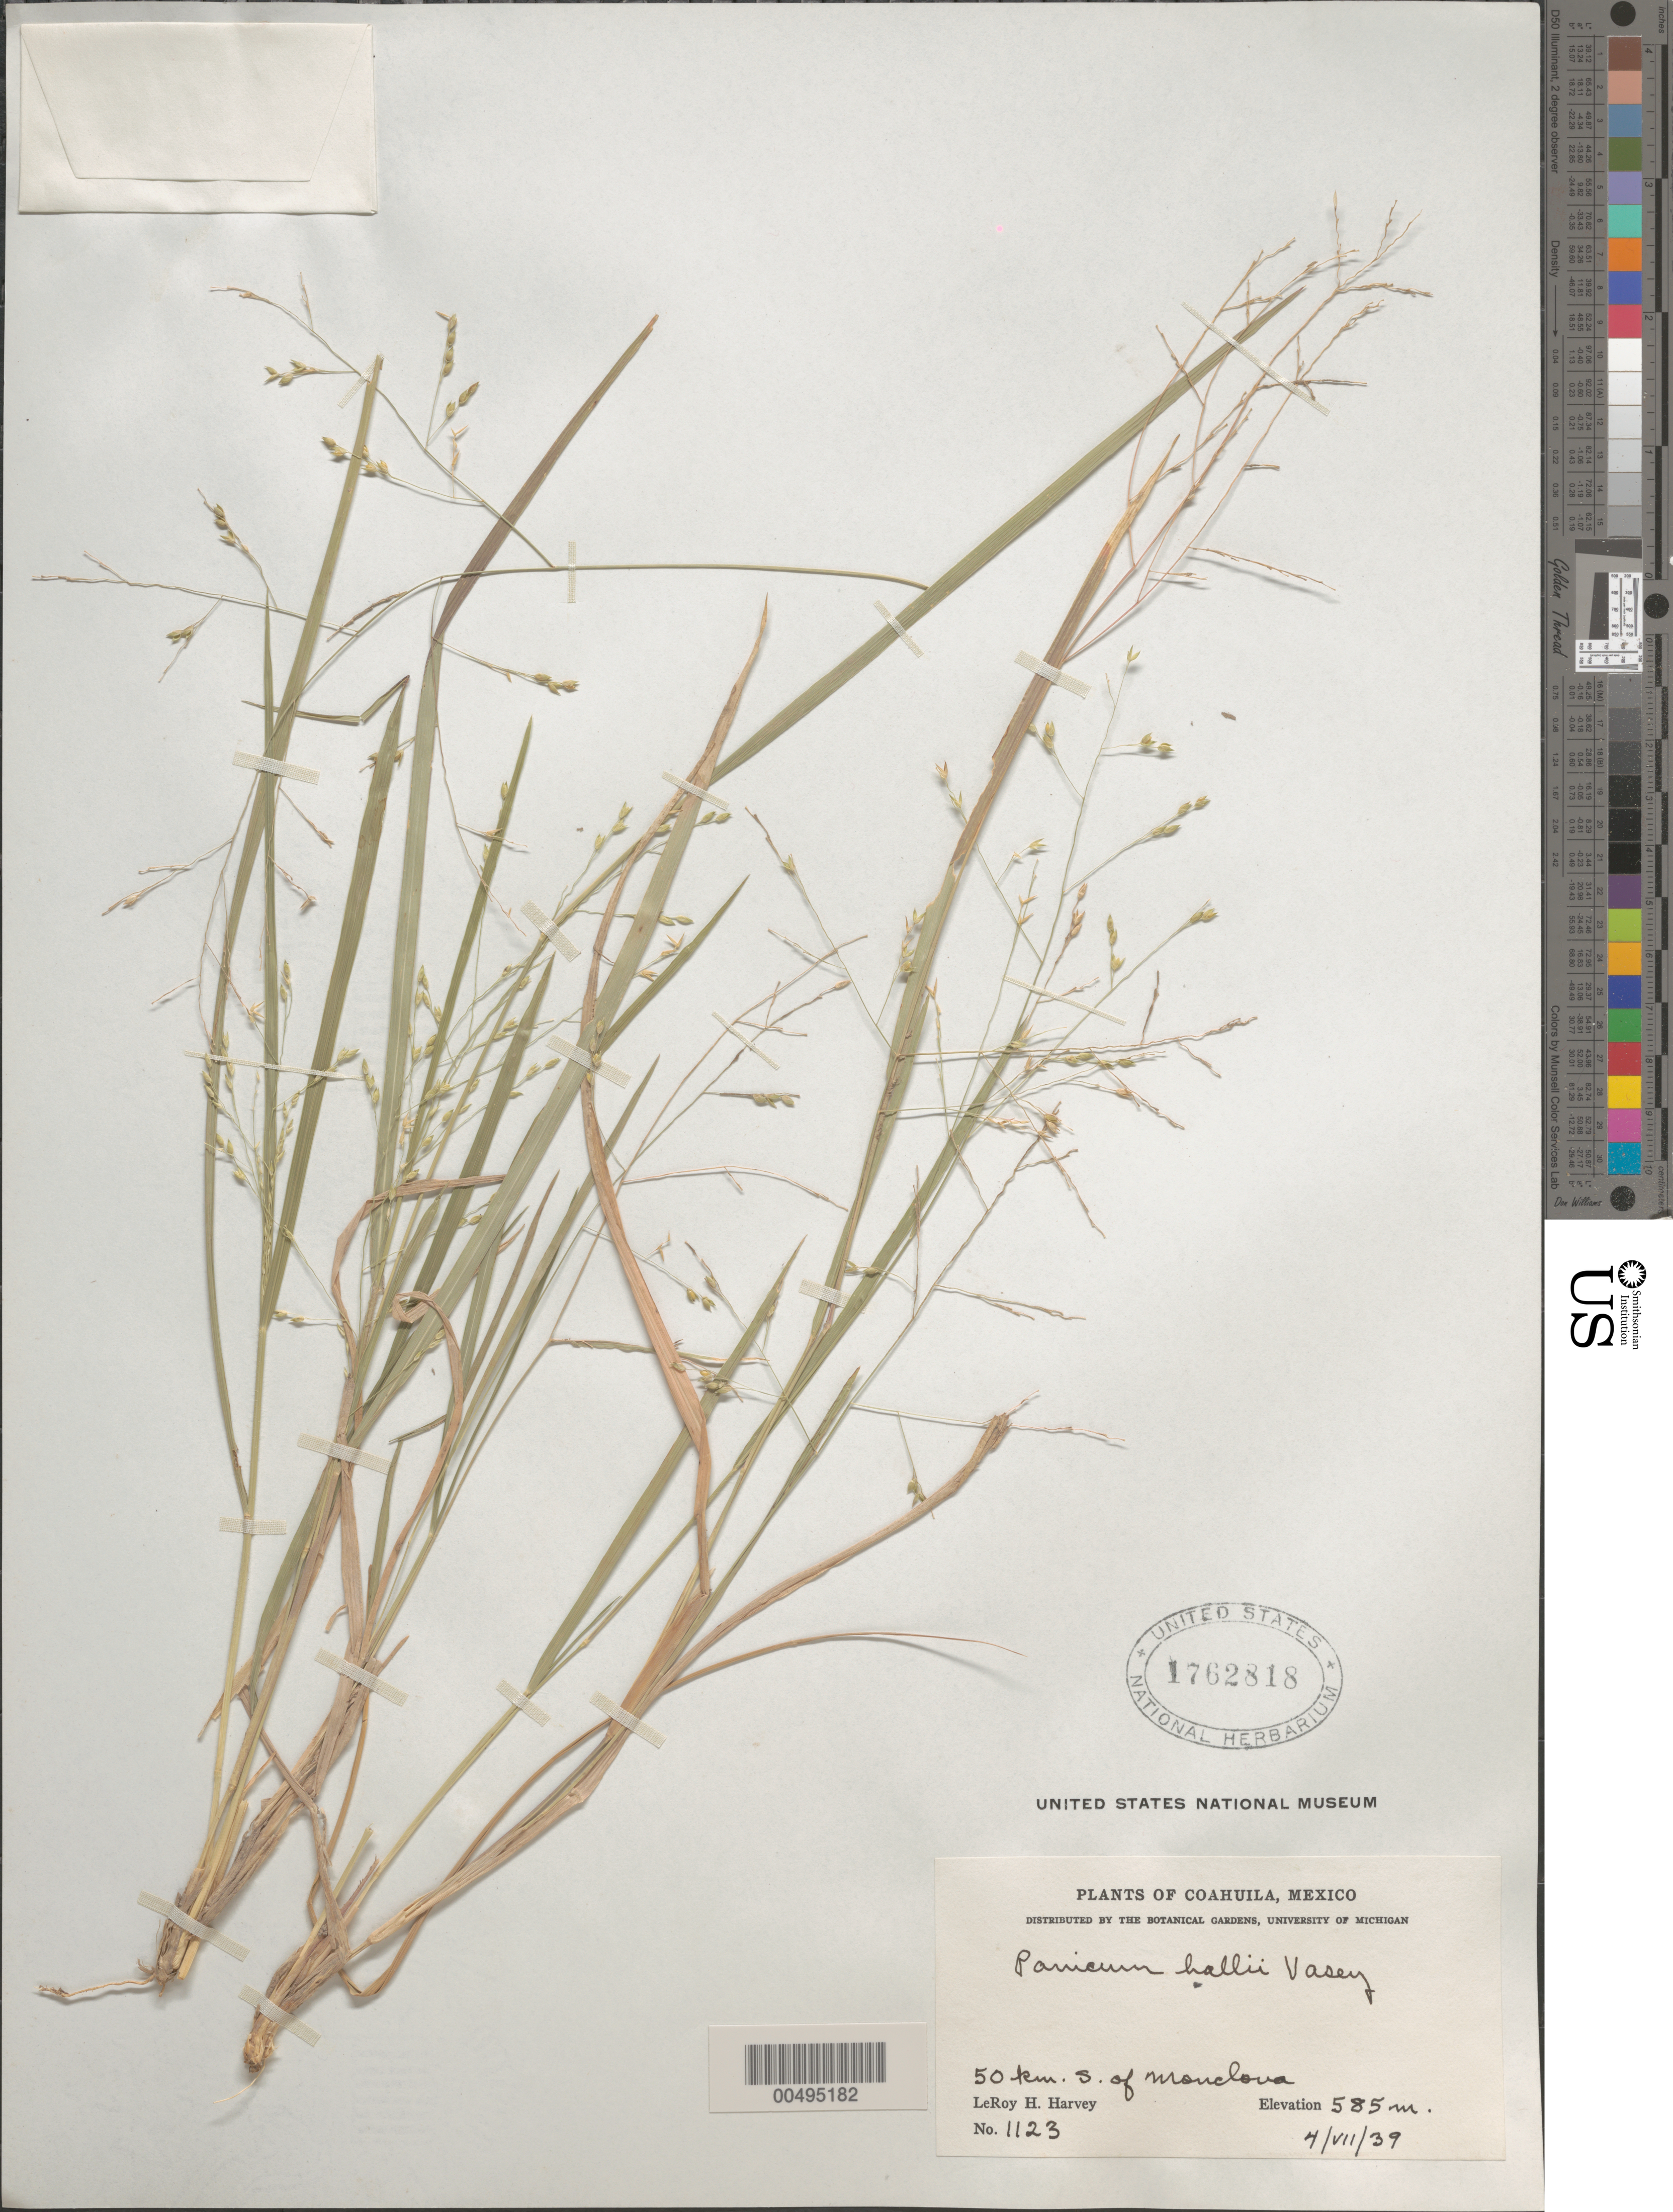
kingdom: Plantae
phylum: Tracheophyta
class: Liliopsida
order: Poales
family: Poaceae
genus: Panicum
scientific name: Panicum hallii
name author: Vasey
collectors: L. H. Harvey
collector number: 1123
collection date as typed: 4 Jul 1939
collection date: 1939-07-04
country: Mexico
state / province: Coahuila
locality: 50 km S of Monclova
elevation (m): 585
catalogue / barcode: US 1762818